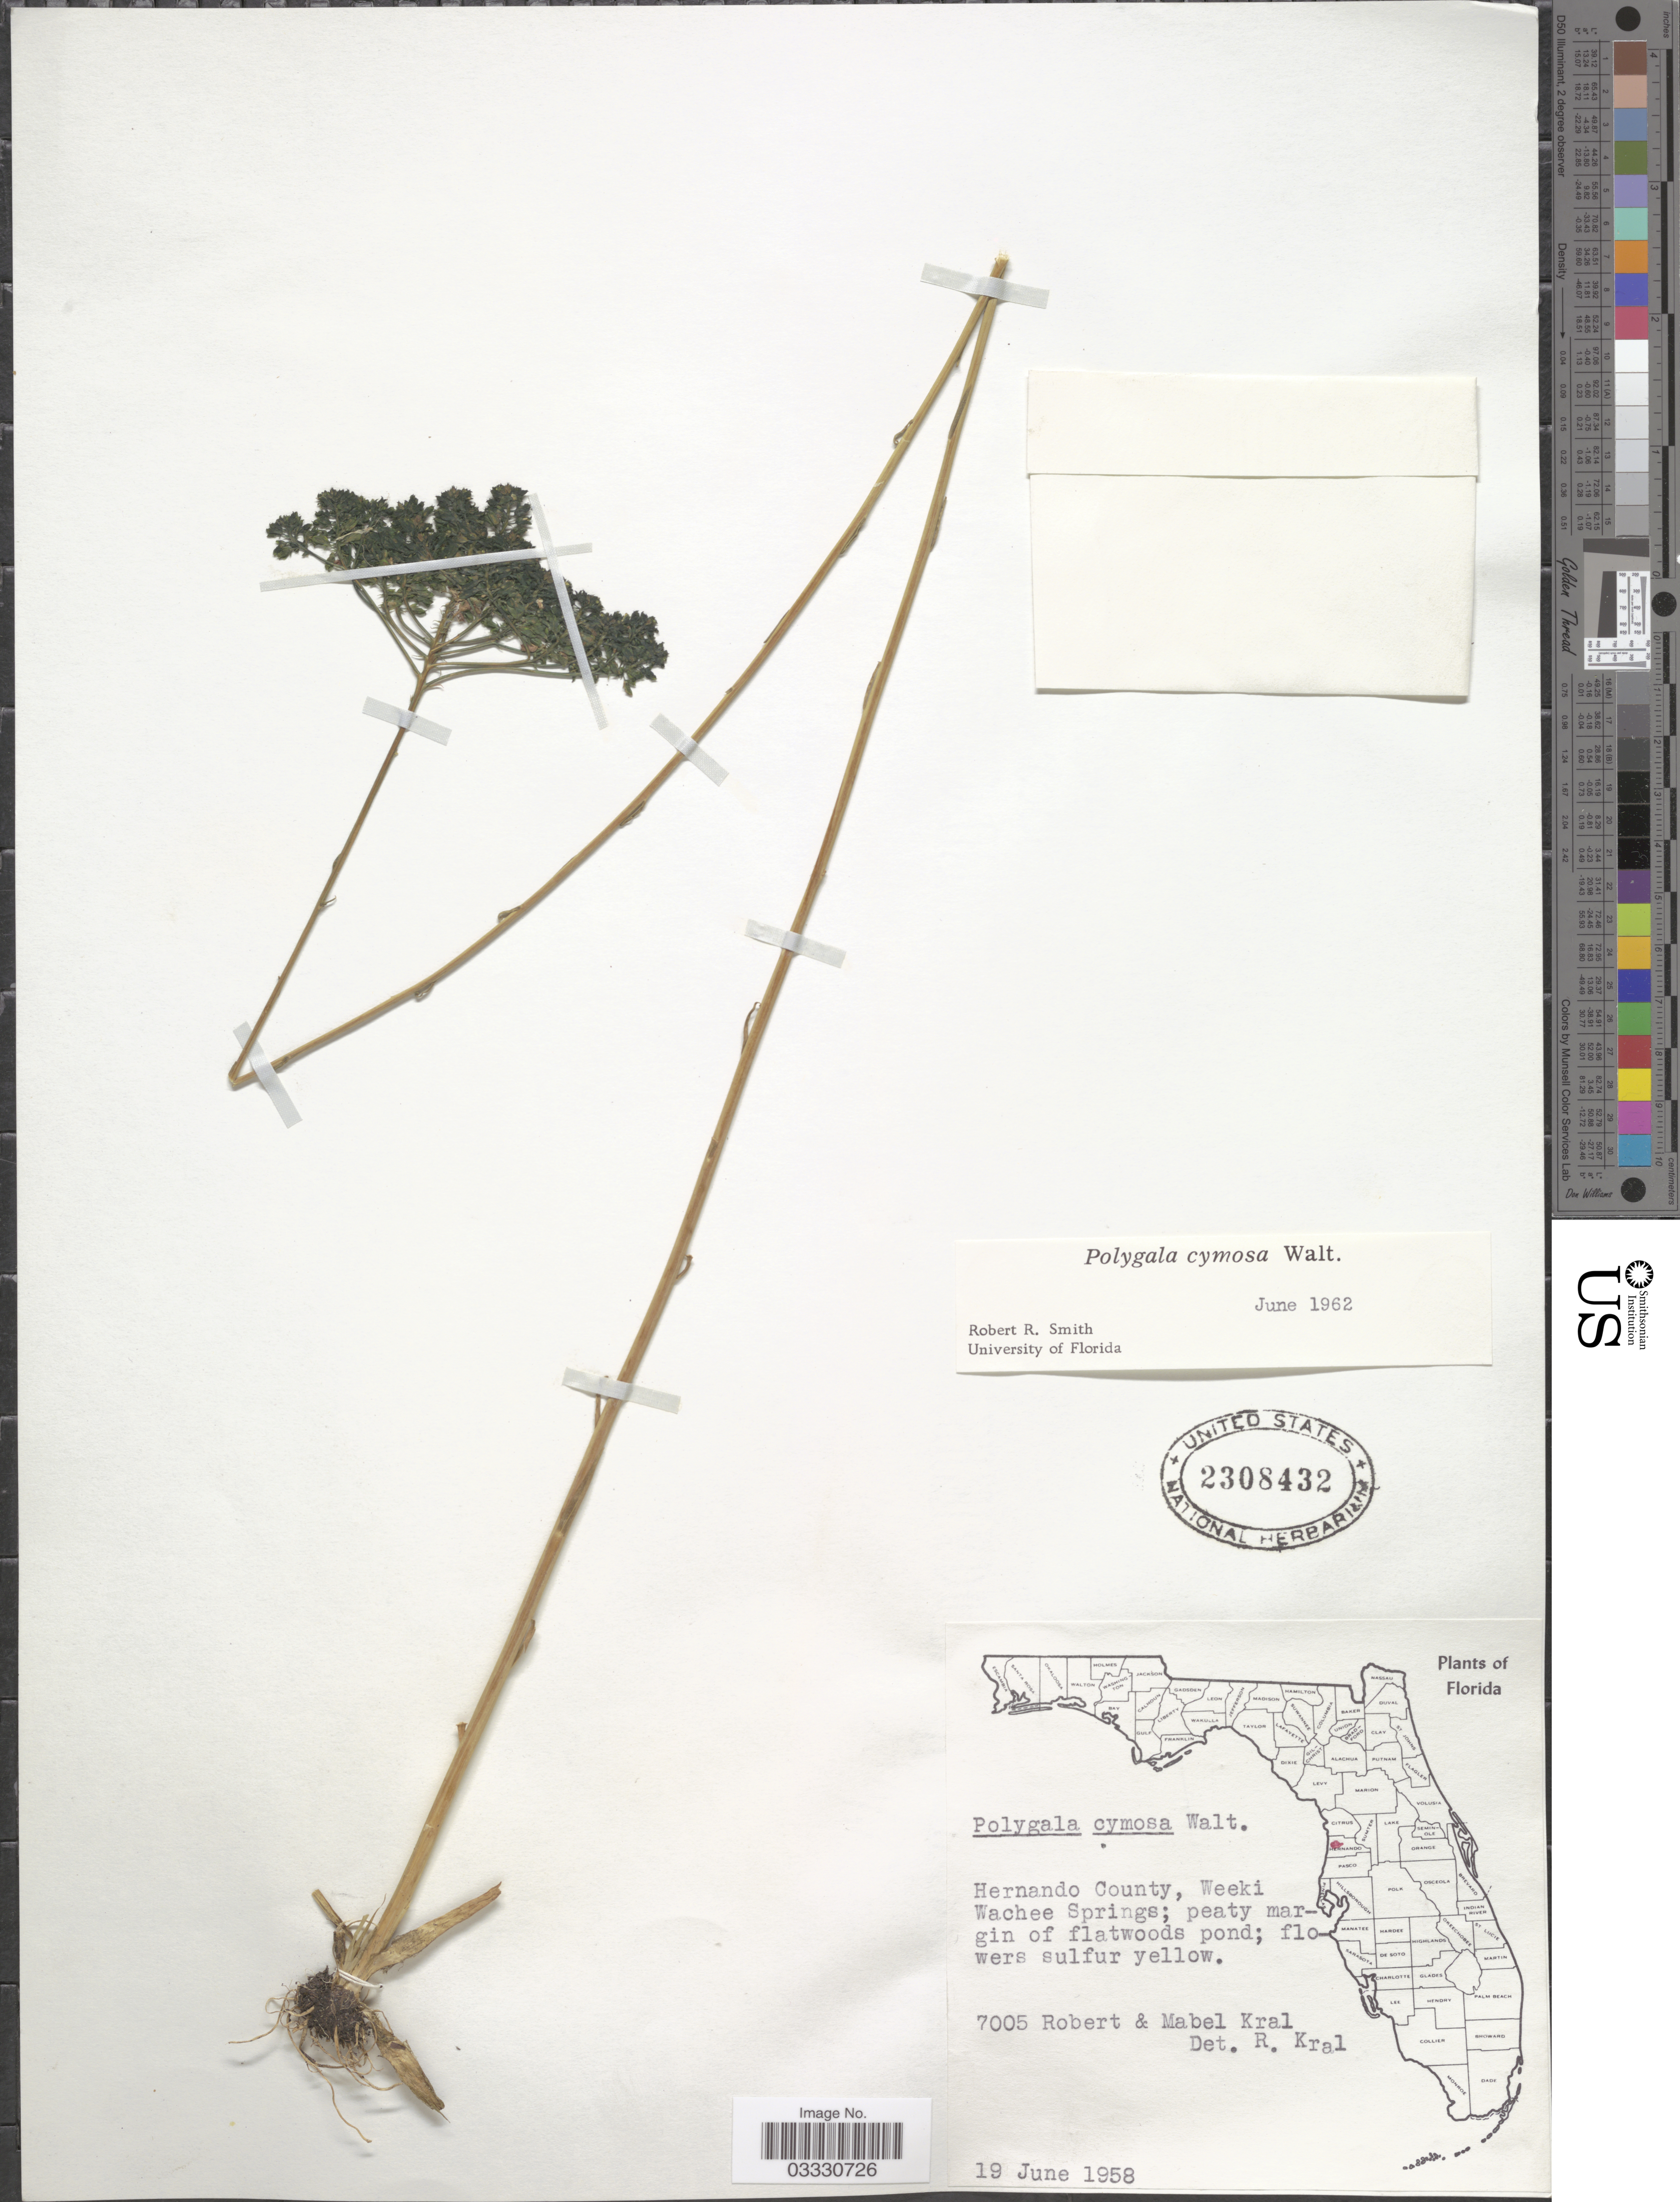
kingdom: Plantae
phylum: Tracheophyta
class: Magnoliopsida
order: Fabales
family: Polygalaceae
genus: Polygala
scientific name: Polygala cymosa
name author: Walter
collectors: R. Kral & M. Kral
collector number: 7005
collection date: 1958-06-19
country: United States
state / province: Florida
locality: Hernando County, Weeki Wachee Springs.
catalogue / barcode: US 2308432